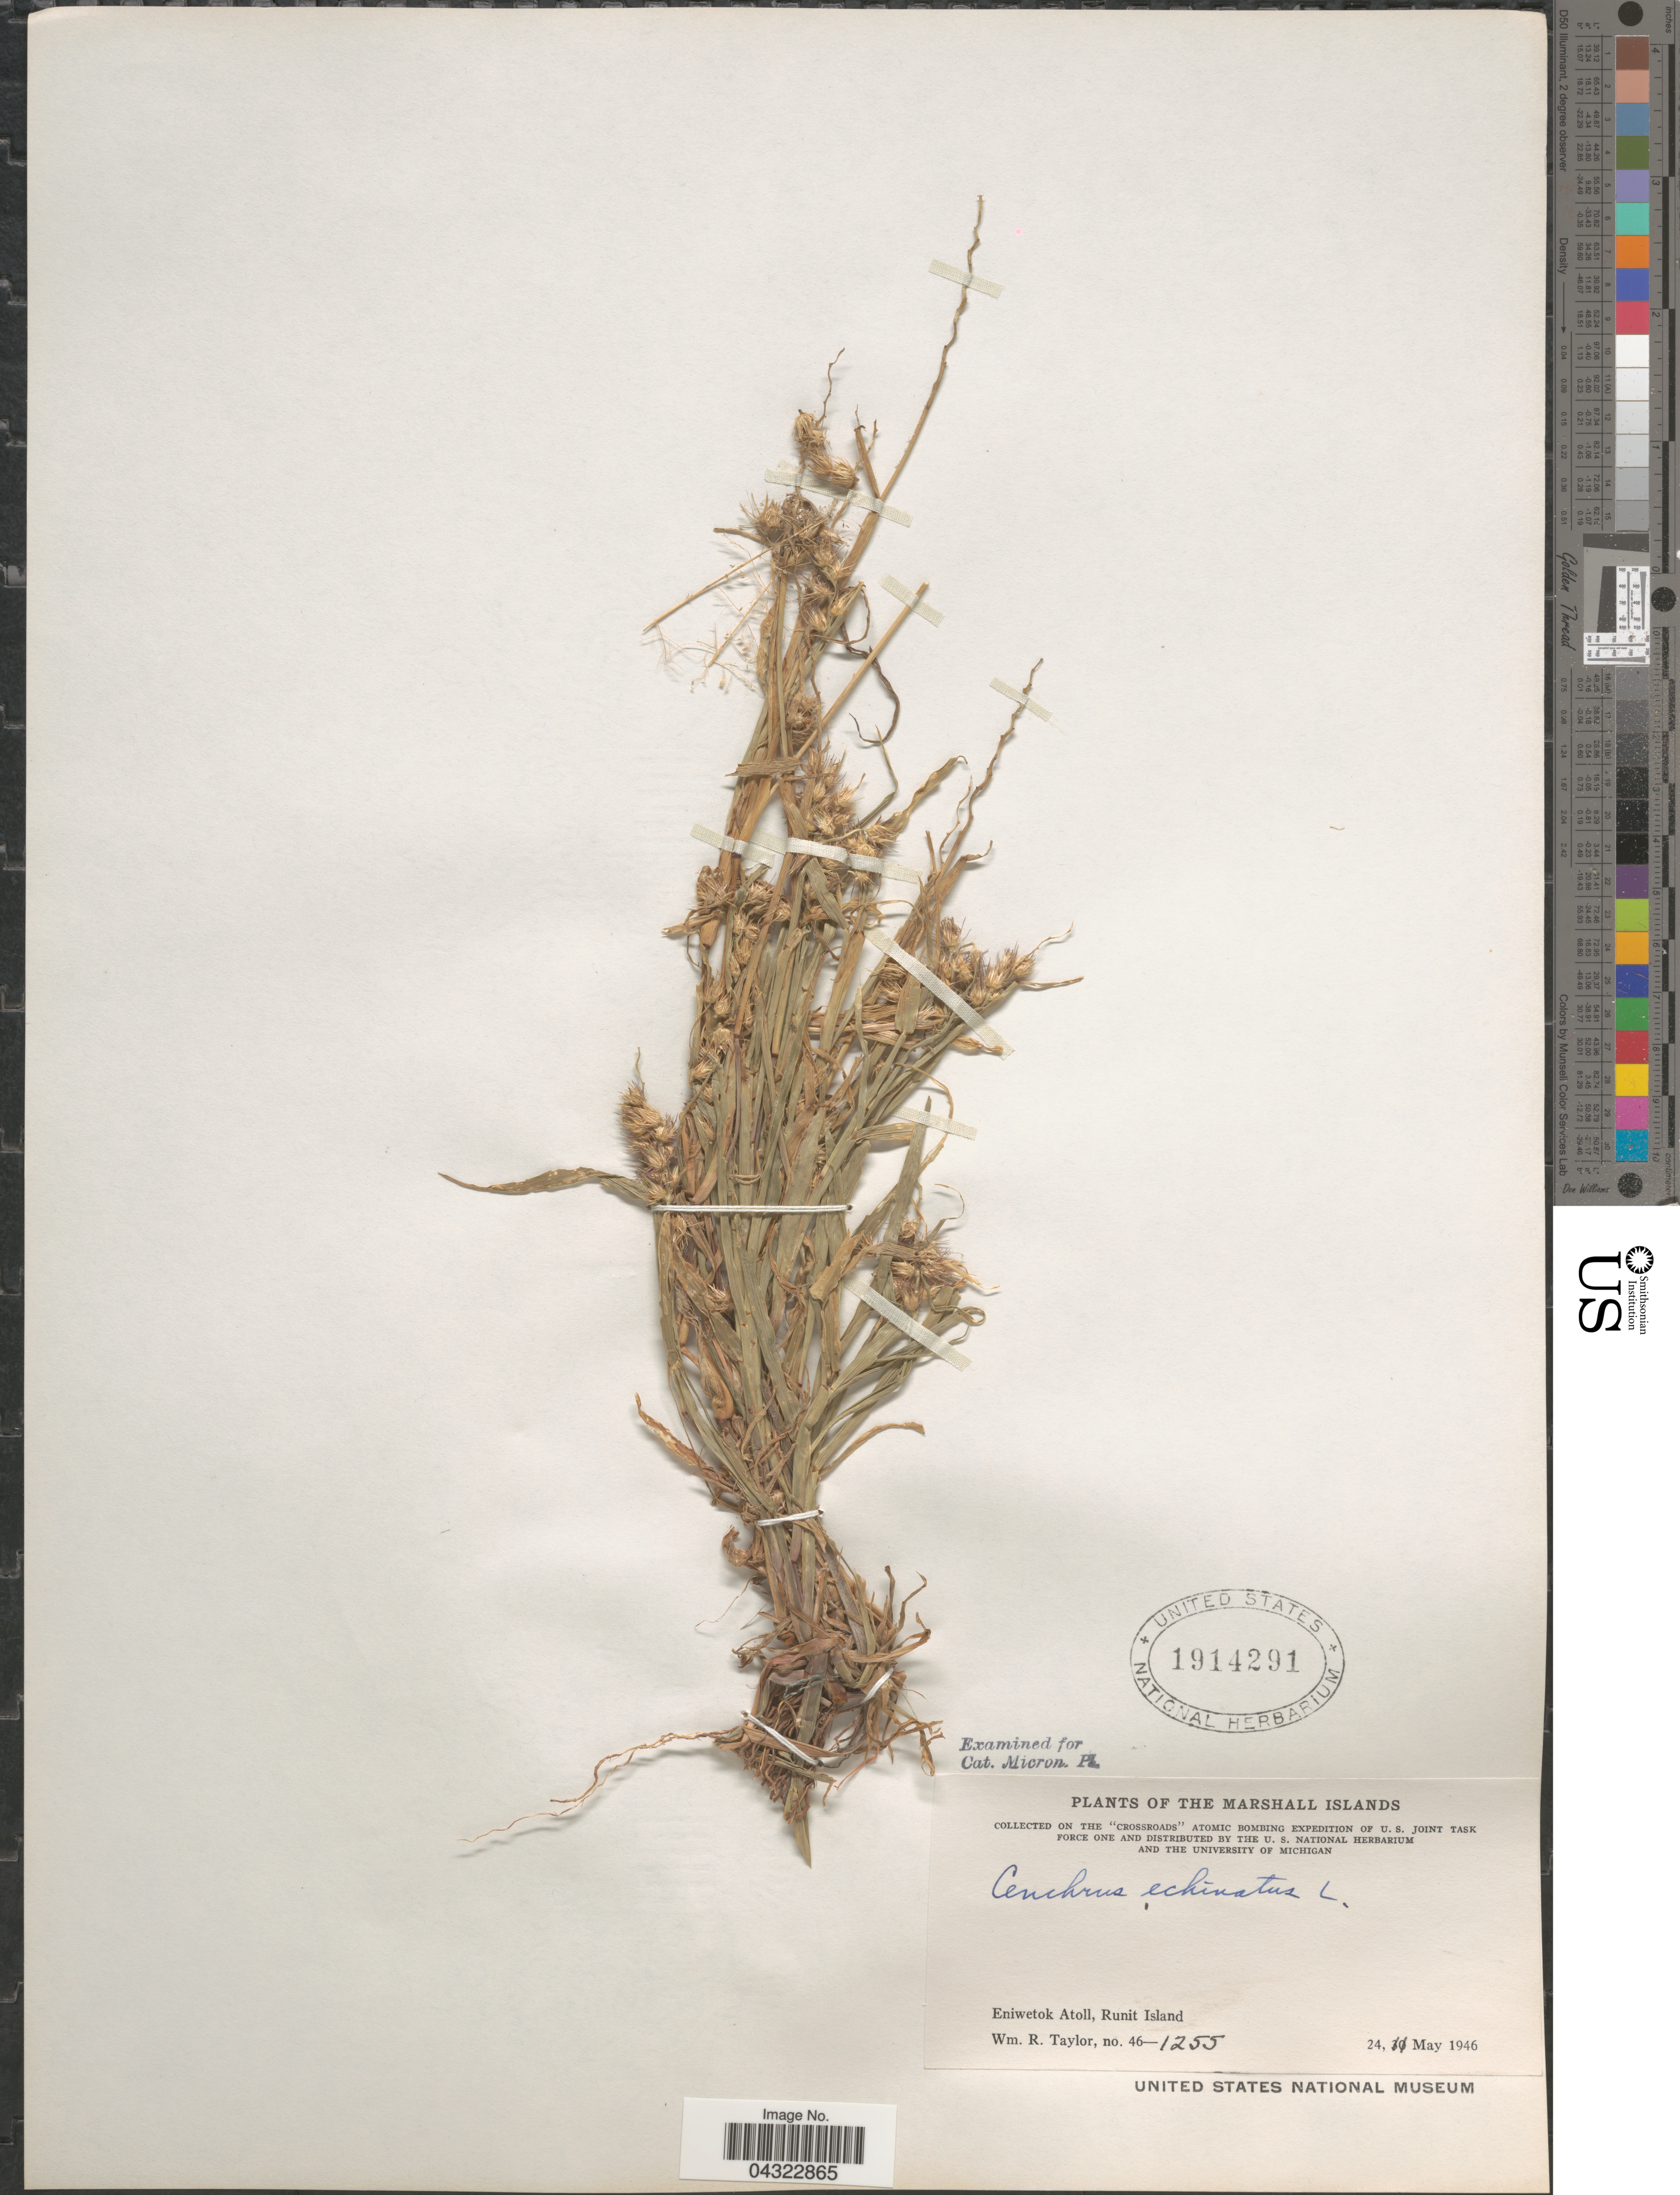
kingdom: Plantae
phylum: Tracheophyta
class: Liliopsida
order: Poales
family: Poaceae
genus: Cenchrus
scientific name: Cenchrus echinatus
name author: L.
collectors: W. R. Taylor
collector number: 46-1255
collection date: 1946-05-24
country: Marshall Islands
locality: On the "Crossroads" Atomic Bombing Expedition of U.S. Joint Task Force One.Eniwetok Atoll, Runit Island.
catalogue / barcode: US 1914291